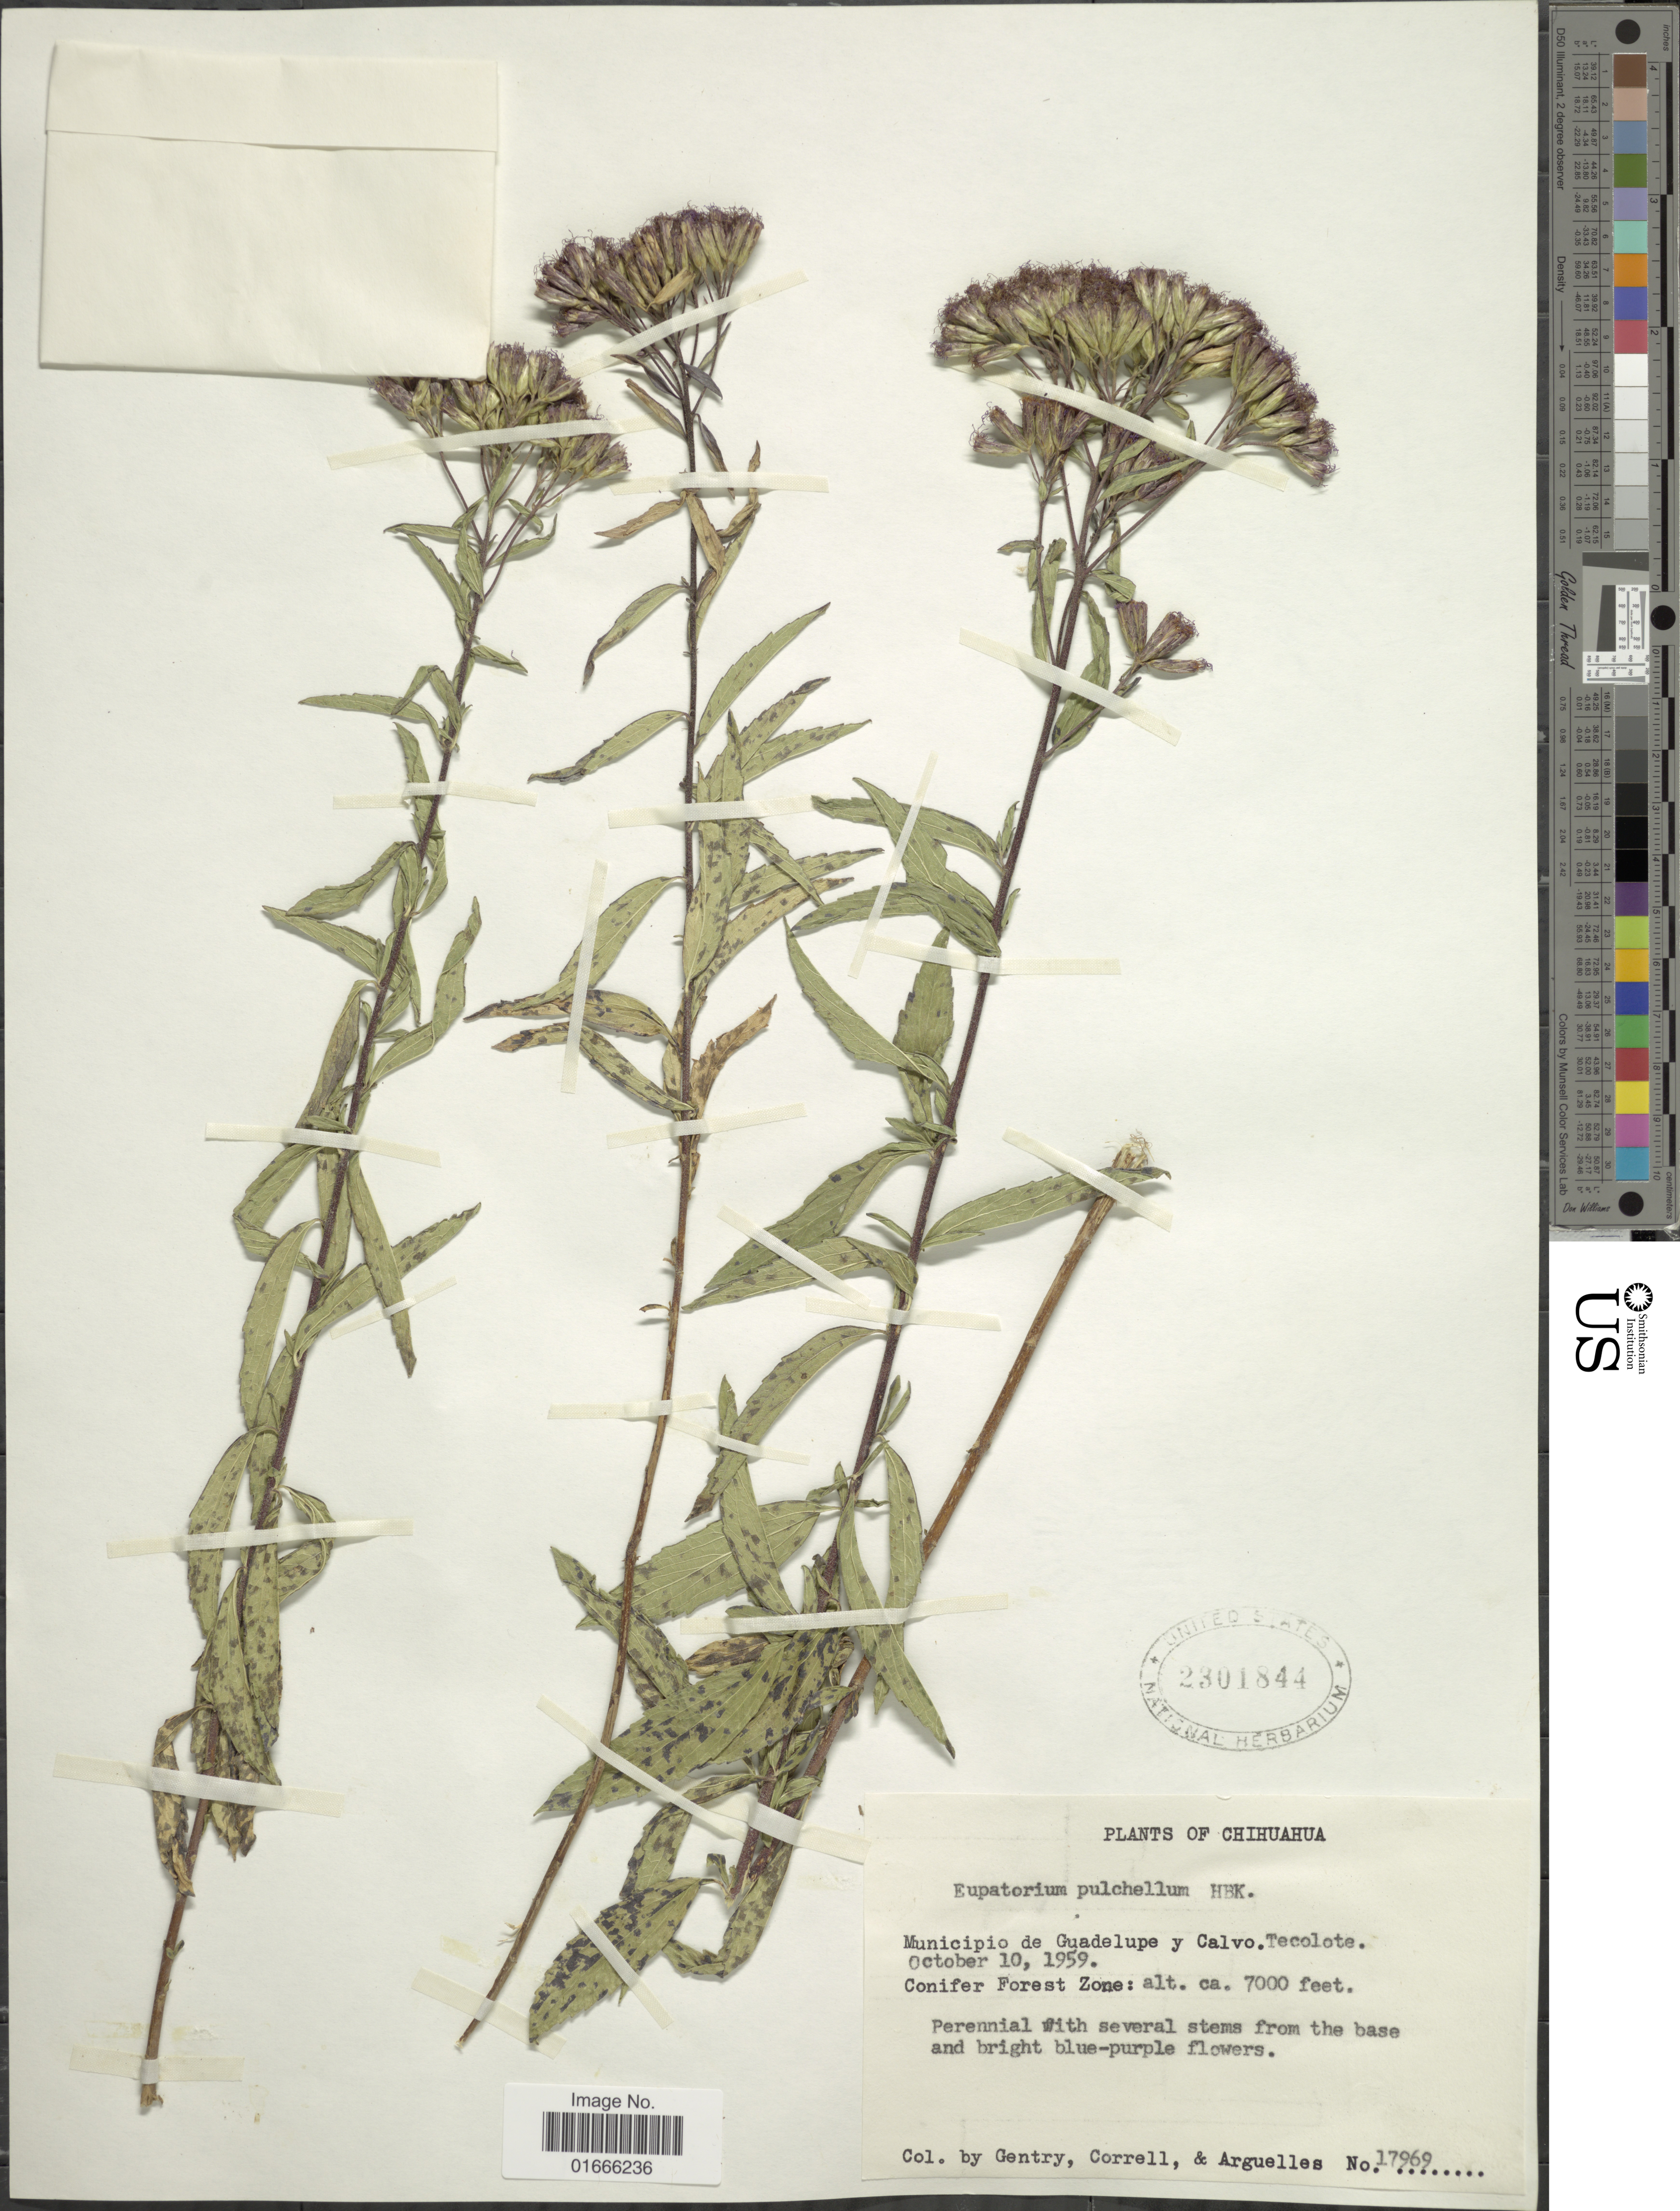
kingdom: Plantae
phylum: Tracheophyta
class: Magnoliopsida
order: Asterales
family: Asteraceae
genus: Chromolaena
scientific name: Chromolaena pulchella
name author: (Kunth) R.M. King & H. Rob.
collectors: Gentry, --, -- Correll & Arguelles, --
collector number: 17969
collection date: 1959-10-10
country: Mexico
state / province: Chihuahua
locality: Minicipio de Guadelupe y Calvo. Conifer Forest Zone.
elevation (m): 2134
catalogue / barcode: US 2301844